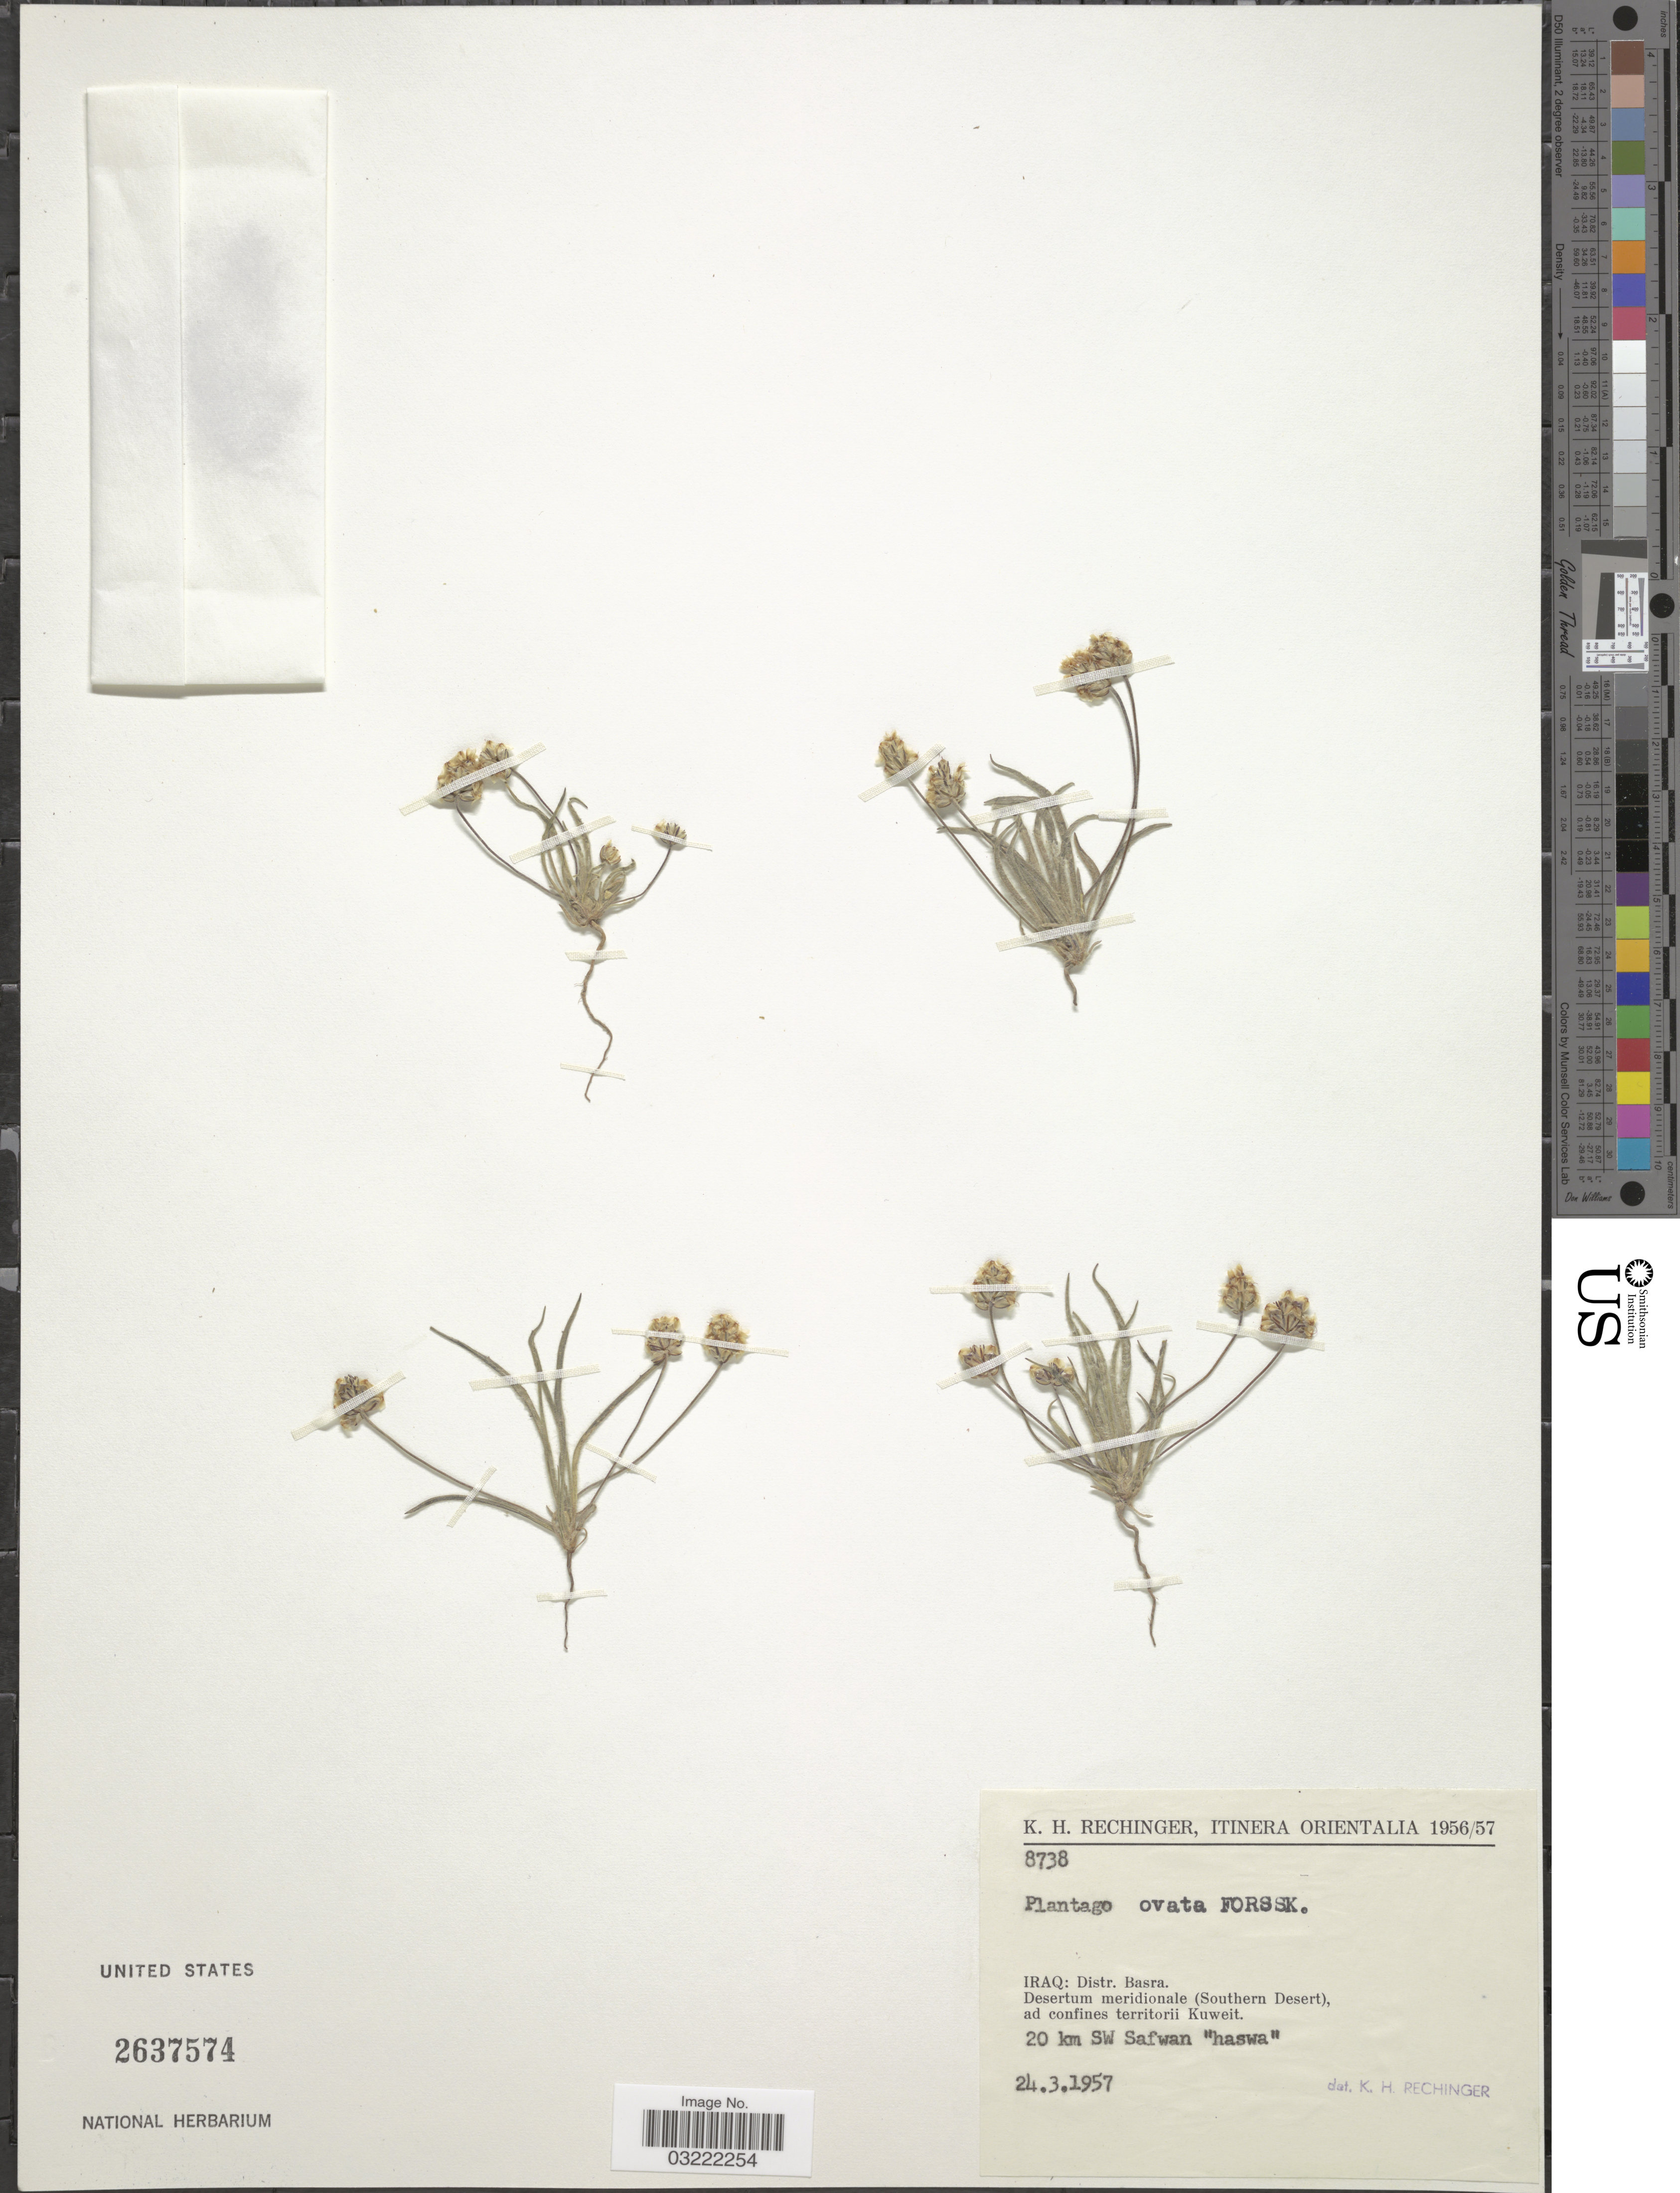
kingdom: Plantae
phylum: Tracheophyta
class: Magnoliopsida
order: Lamiales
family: Plantaginaceae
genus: Plantago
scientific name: Plantago ovata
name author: Forssk.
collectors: K. H. Rechinger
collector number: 8738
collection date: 1957-03-24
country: Iraq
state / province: Al Basrah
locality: Itinera Orientalia. Distr. Basra. Desertum meridionale (Southern Desert), ad confines territorii Kuweit. 20 km SW Safwan "haswa".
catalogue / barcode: US 2637574